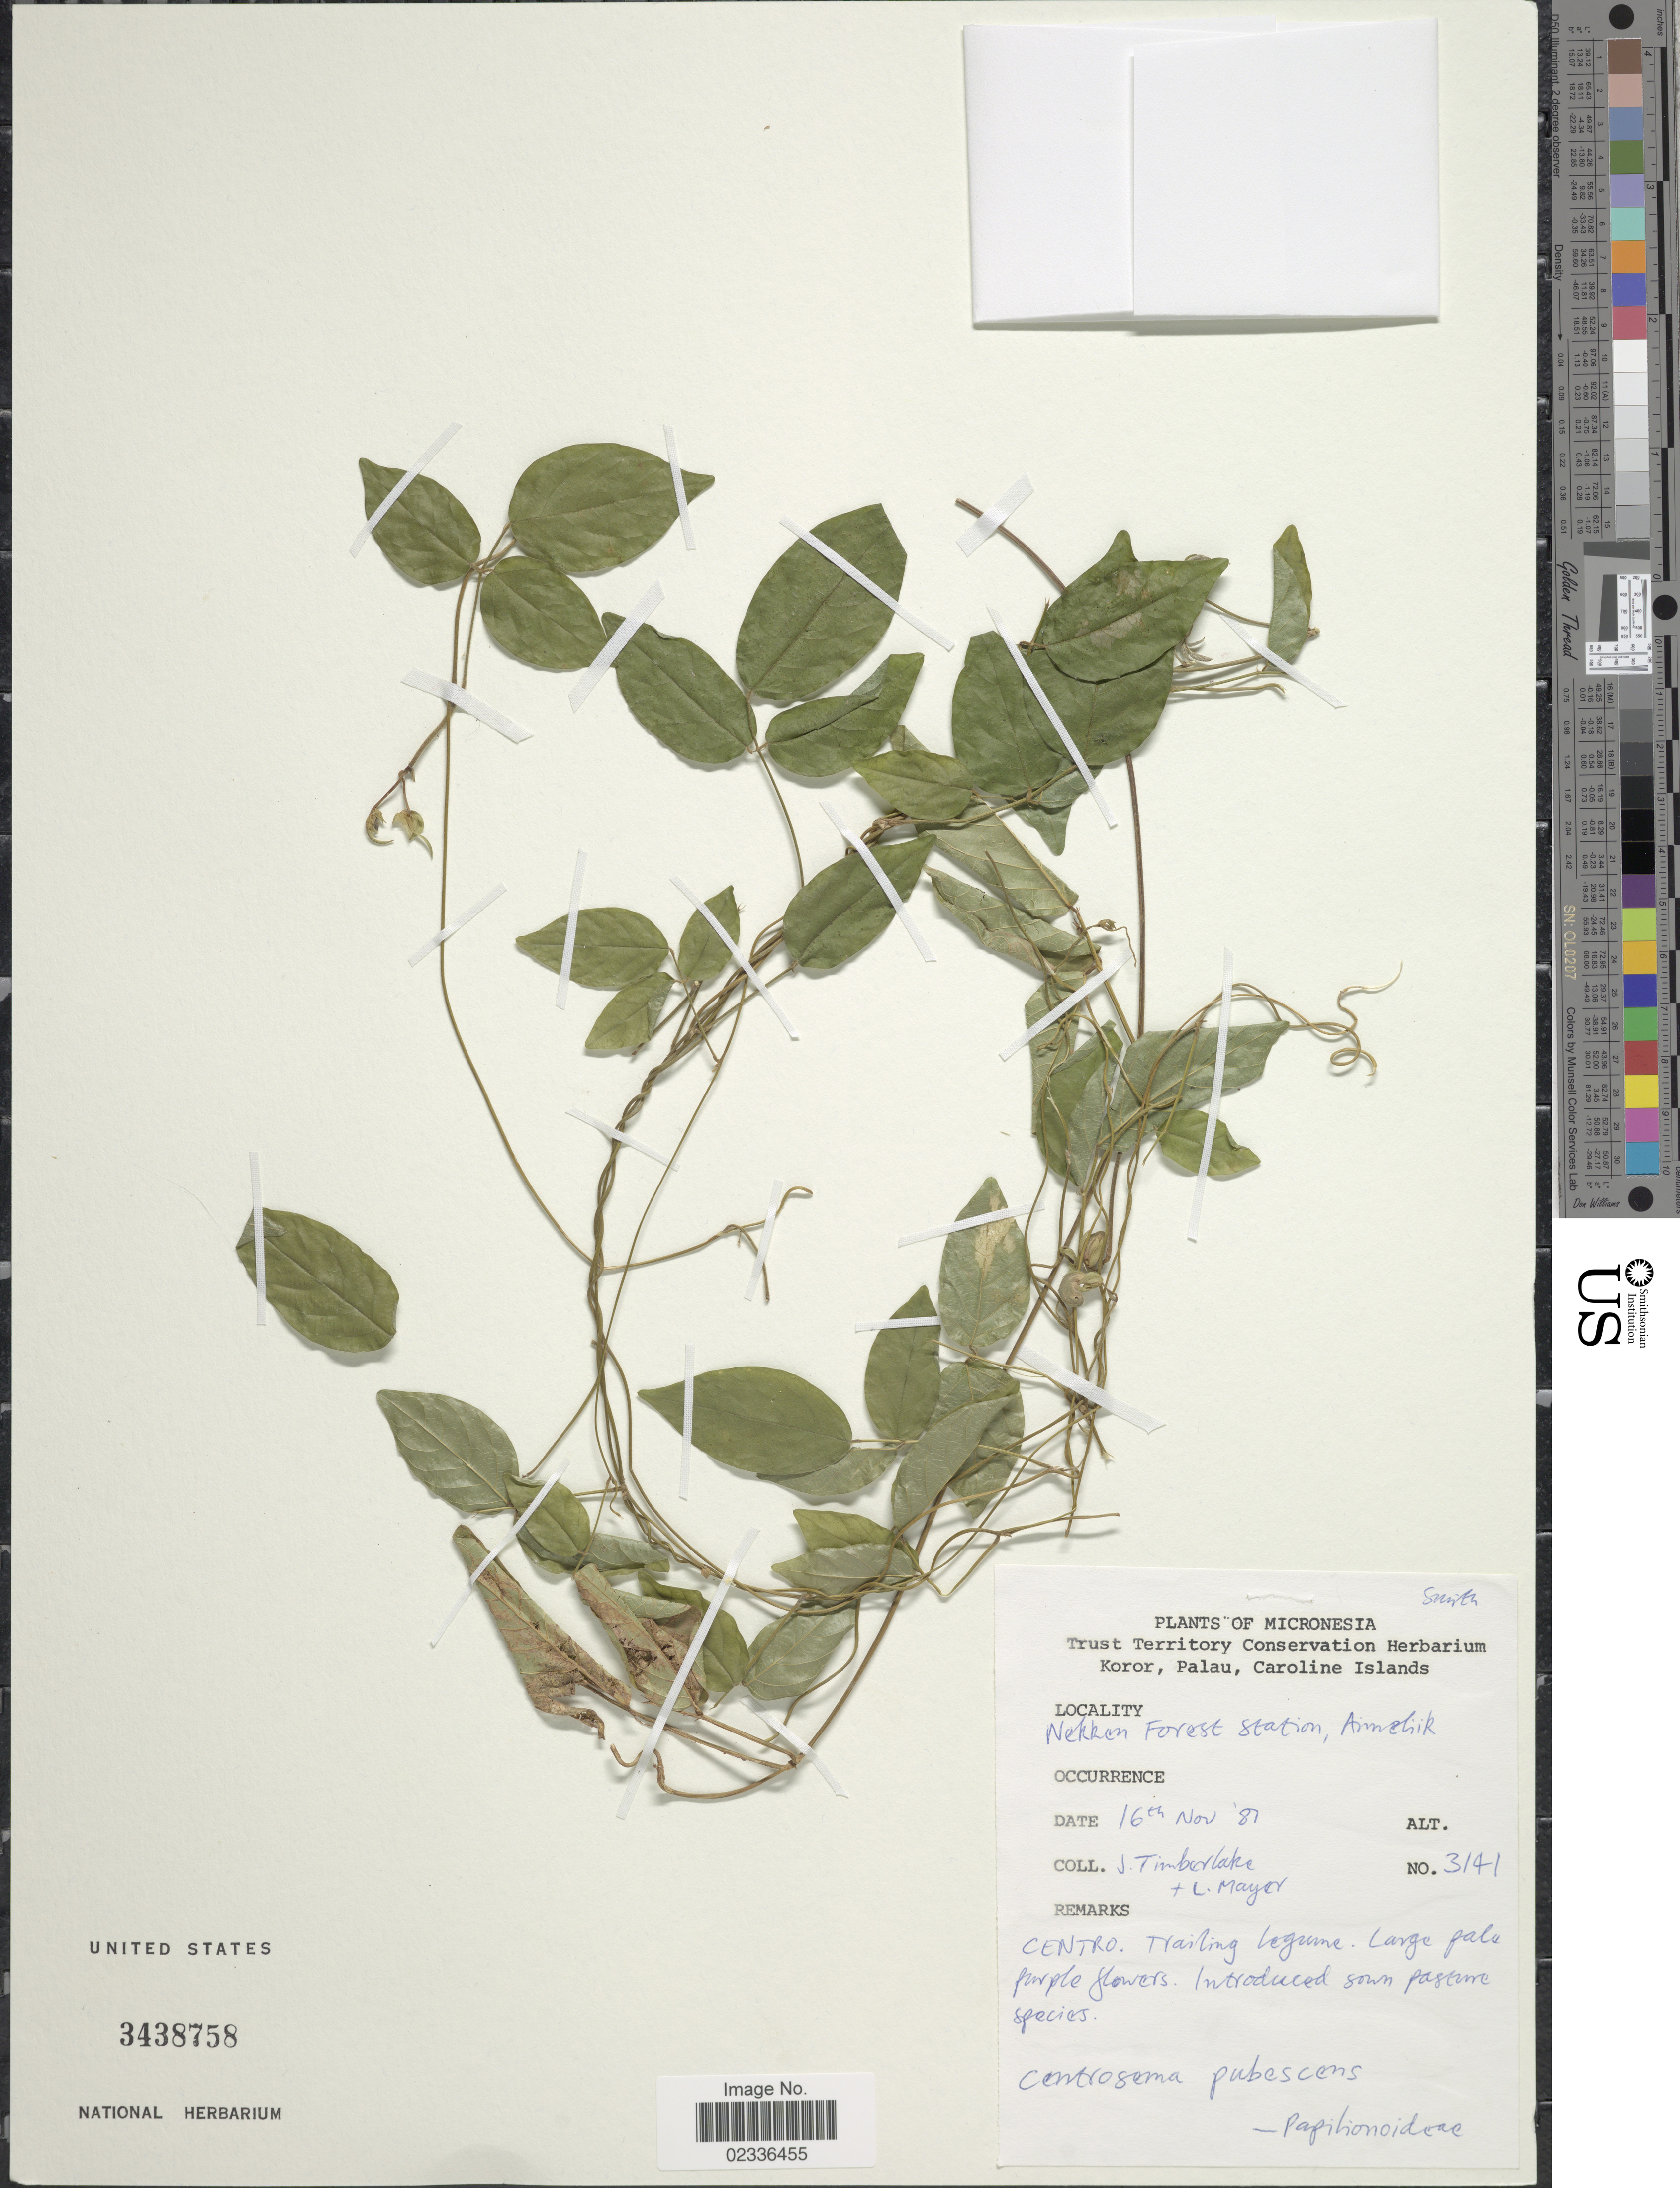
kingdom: Plantae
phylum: Tracheophyta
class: Magnoliopsida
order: Fabales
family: Fabaceae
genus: Centrosema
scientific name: Centrosema pubescens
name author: Benth.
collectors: J. Timberlake & L. Mayer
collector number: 3141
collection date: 1981-11-16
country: Palau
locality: Micronesia, Nekken Forest Station, Aimeliik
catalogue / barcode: US 3438758